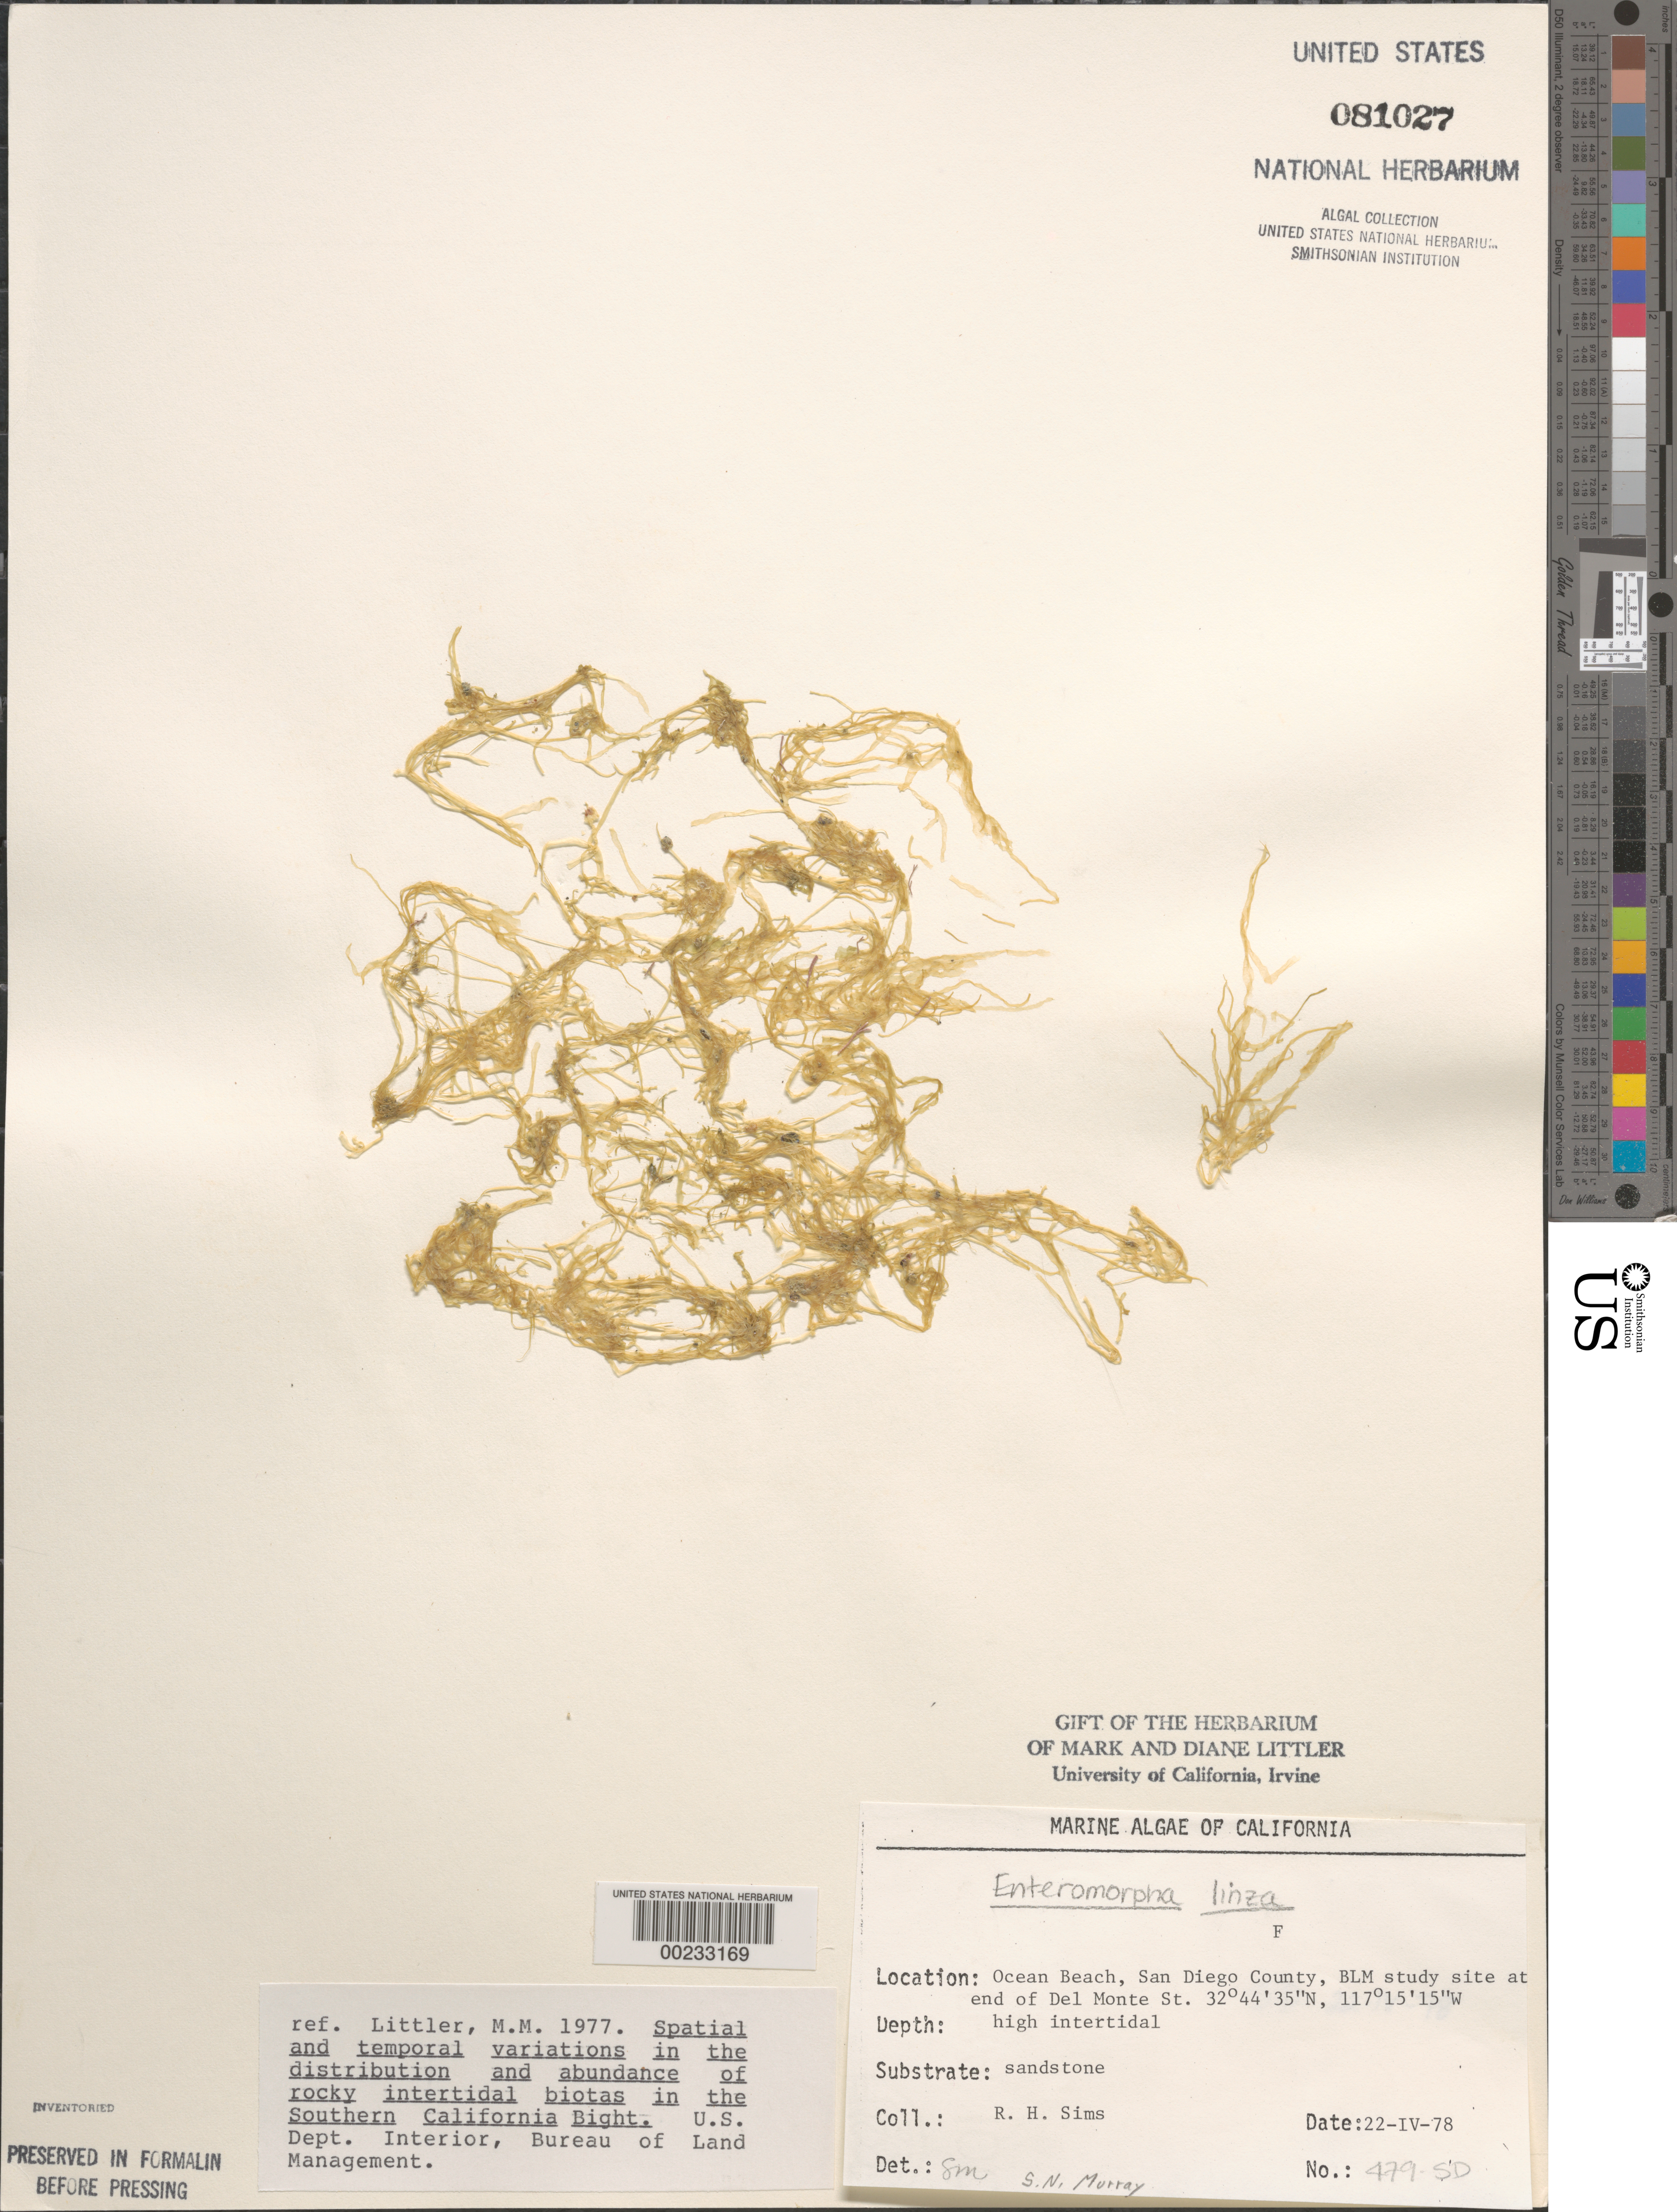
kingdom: Plantae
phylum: Chlorophyta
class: Ulvophyceae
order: Ulvales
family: Ulvaceae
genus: Ulva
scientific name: Ulva clathrata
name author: (Roth) C. Agardh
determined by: Algae name updating Project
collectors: R. H. Sims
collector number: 479-sd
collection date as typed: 22 Apr 1978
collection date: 1978-04-22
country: United States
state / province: California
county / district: San Diego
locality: End of Del Monte Street, Ocean Beach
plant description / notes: BLM-SOCALBIGHT Rocky Intertidal Survey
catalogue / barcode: US 81027